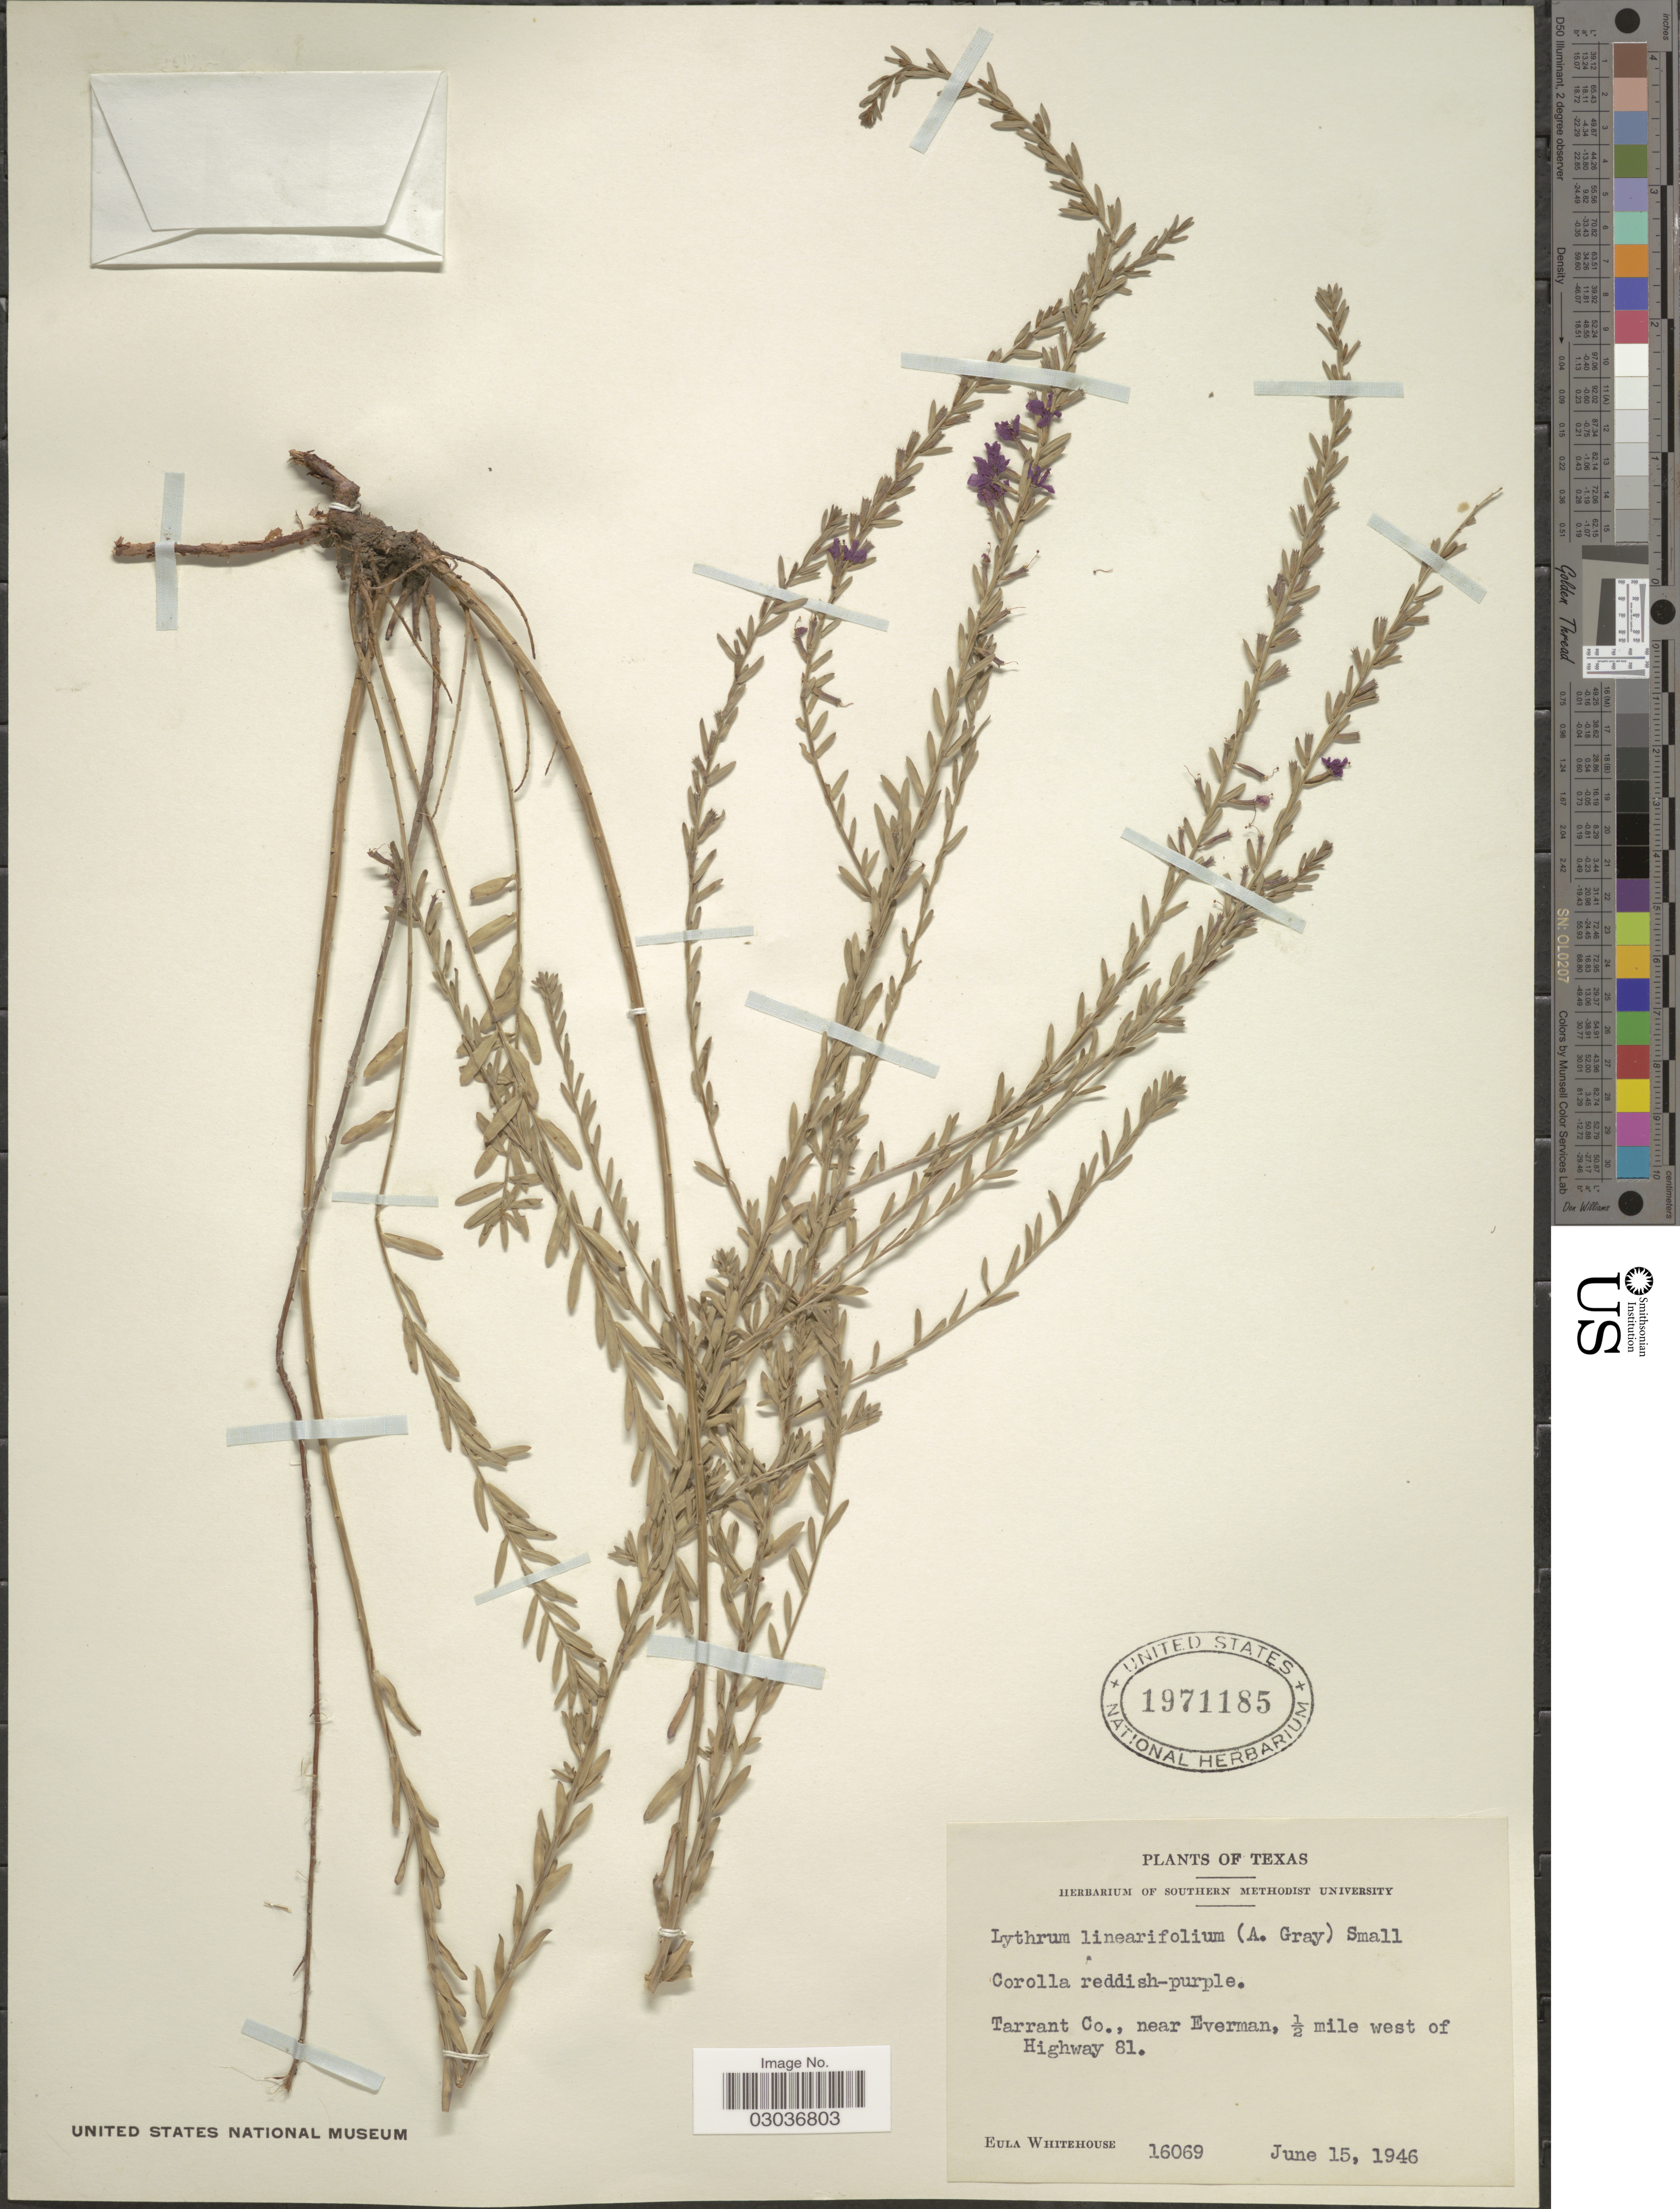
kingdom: Plantae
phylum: Tracheophyta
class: Magnoliopsida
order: Myrtales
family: Lythraceae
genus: Lythrum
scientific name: Lythrum californicum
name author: Torr. & A. Gray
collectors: E. Whitehouse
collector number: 16069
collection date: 1946-06-15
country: United States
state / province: Texas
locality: Tarrant Co., near Everman, ½ mile west of Highway 81.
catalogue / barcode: US 1971185